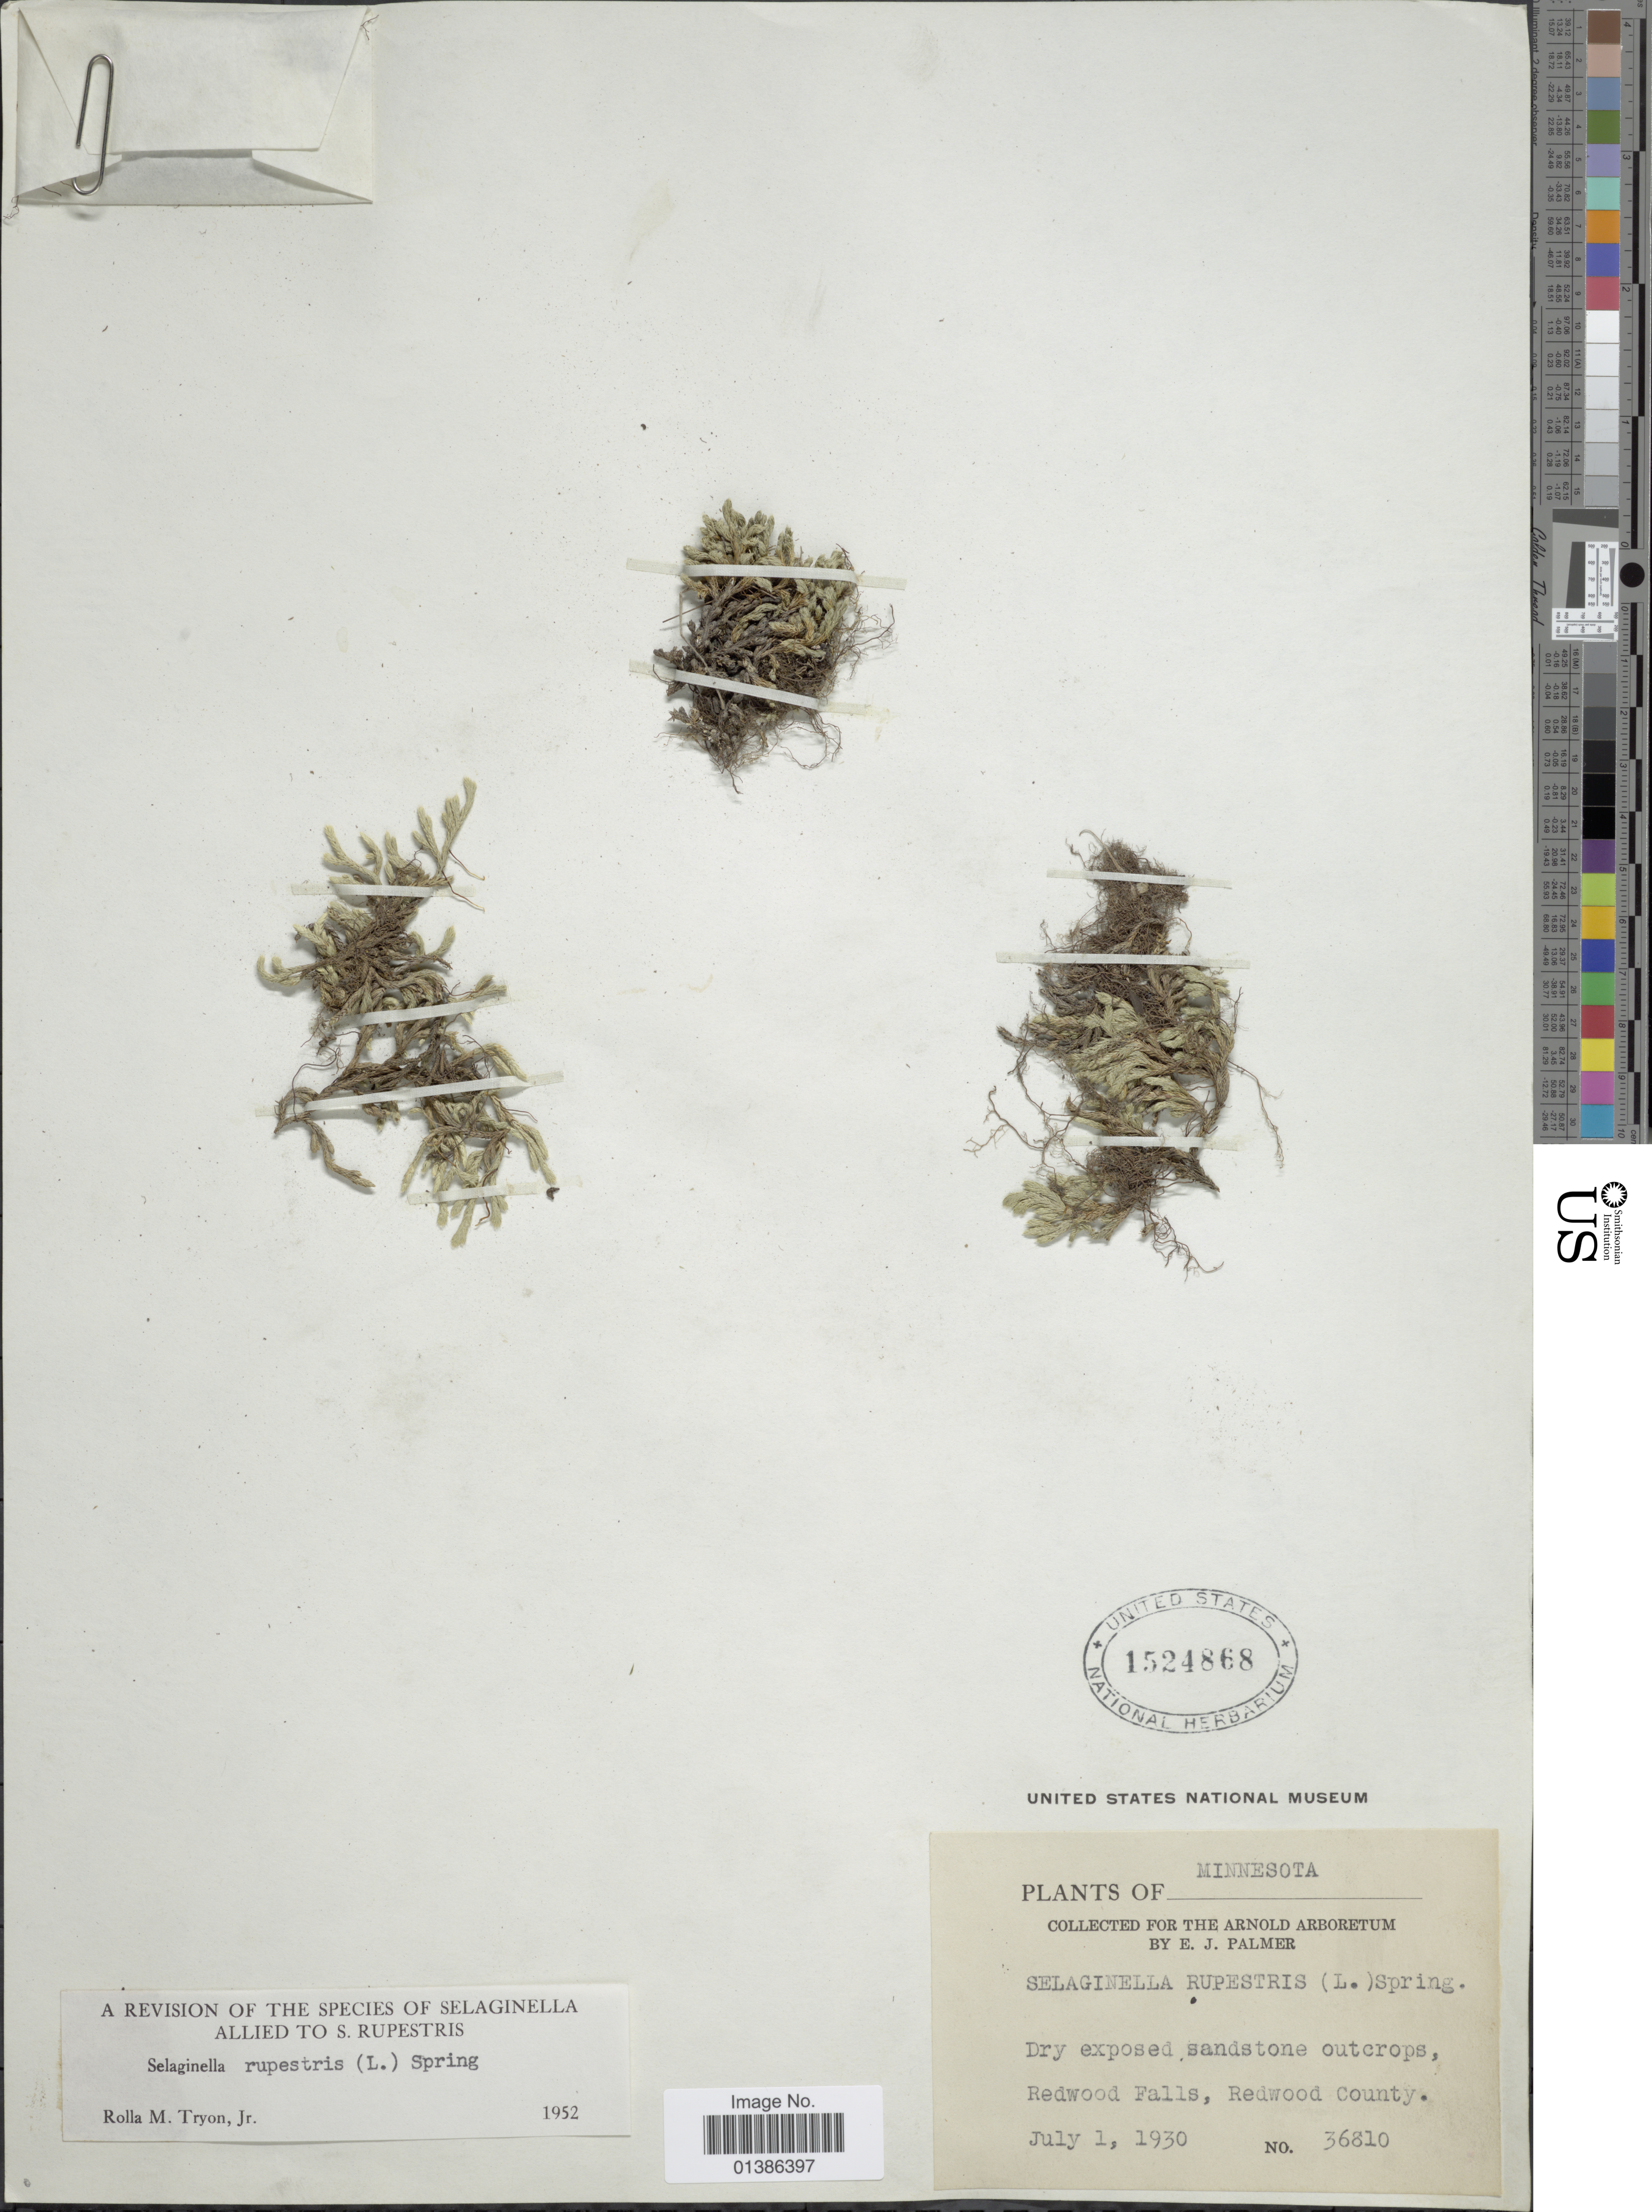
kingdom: Plantae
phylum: Tracheophyta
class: Lycopodiopsida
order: Selaginellales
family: Selaginellaceae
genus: Selaginella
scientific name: Selaginella rupestris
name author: (L.) Spring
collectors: E. J. Palmer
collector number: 36810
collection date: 1930-07-01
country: United States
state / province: Minnesota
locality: Redwood Falls, Redwood County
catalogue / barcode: US 1524868